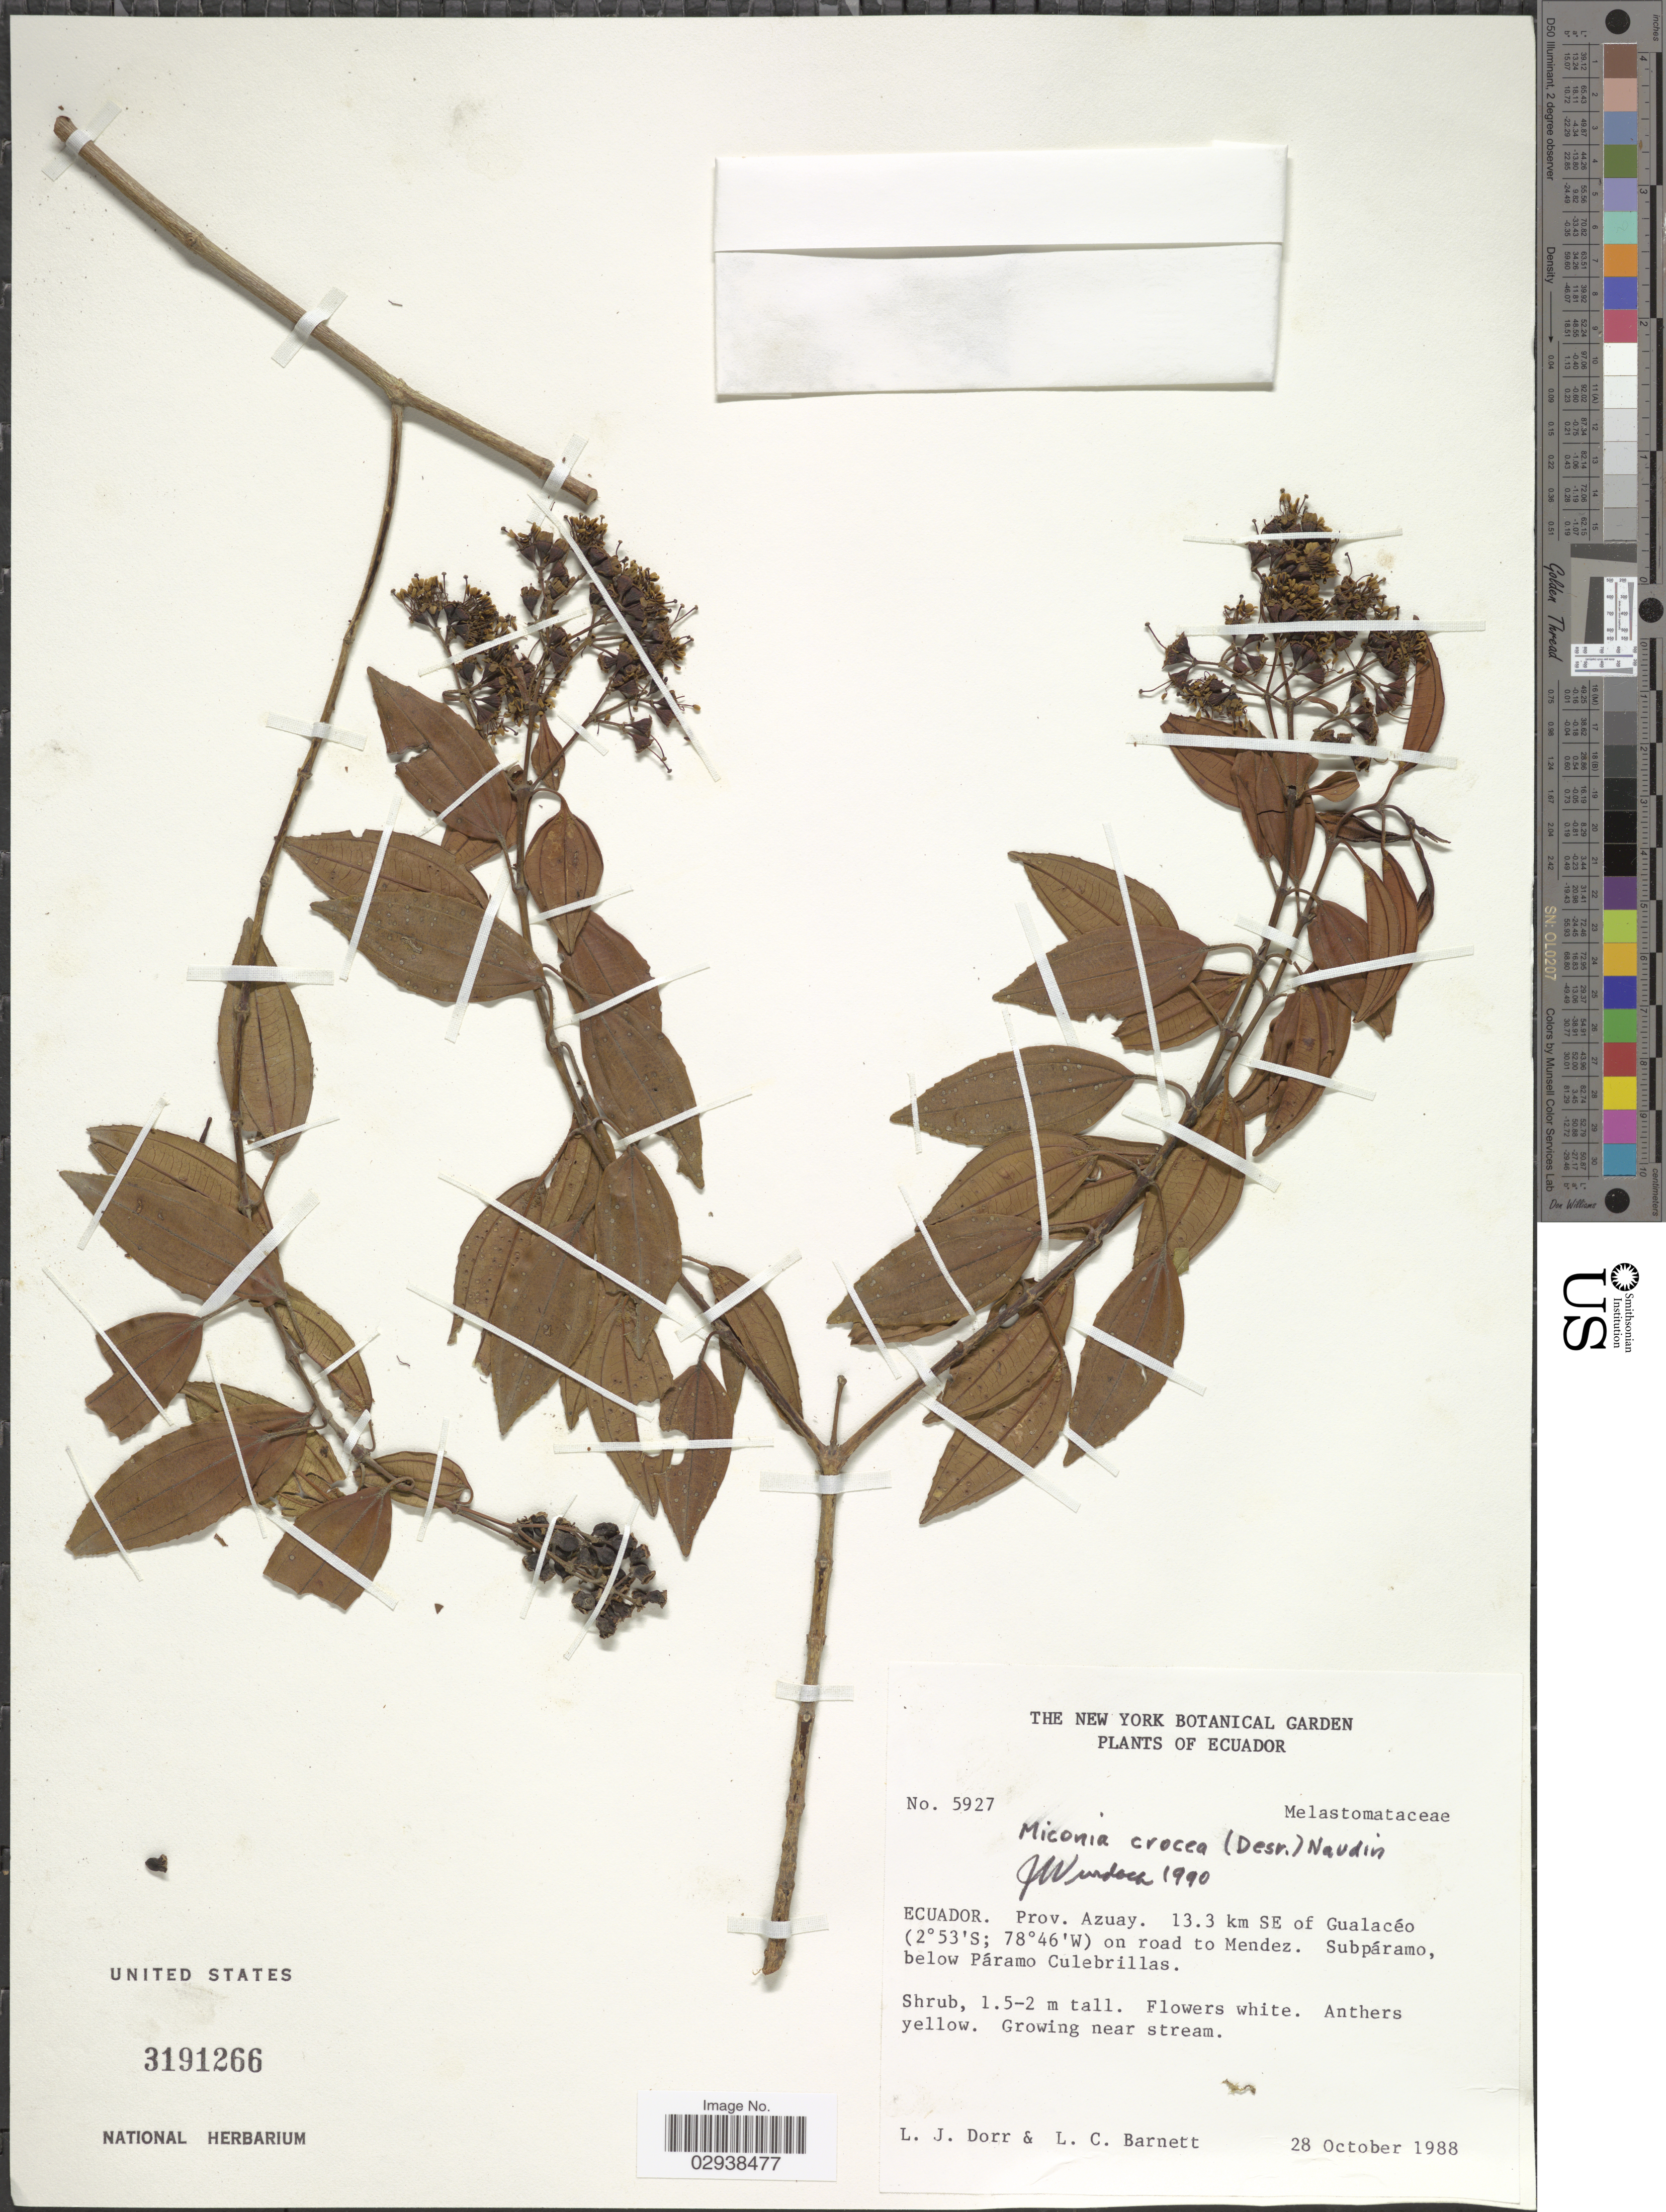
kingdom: Plantae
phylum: Tracheophyta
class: Magnoliopsida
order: Myrtales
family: Melastomataceae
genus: Miconia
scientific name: Miconia crocea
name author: (Desr.) Naudin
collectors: L. J. Dorr & L. C. Barnett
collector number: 5927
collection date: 1988-10-28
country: Ecuador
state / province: Azuay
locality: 13.3 km SE of Gualacéo on road to Mendez, Subpáramo, below Páramo Culebrillas.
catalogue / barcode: US 3191266